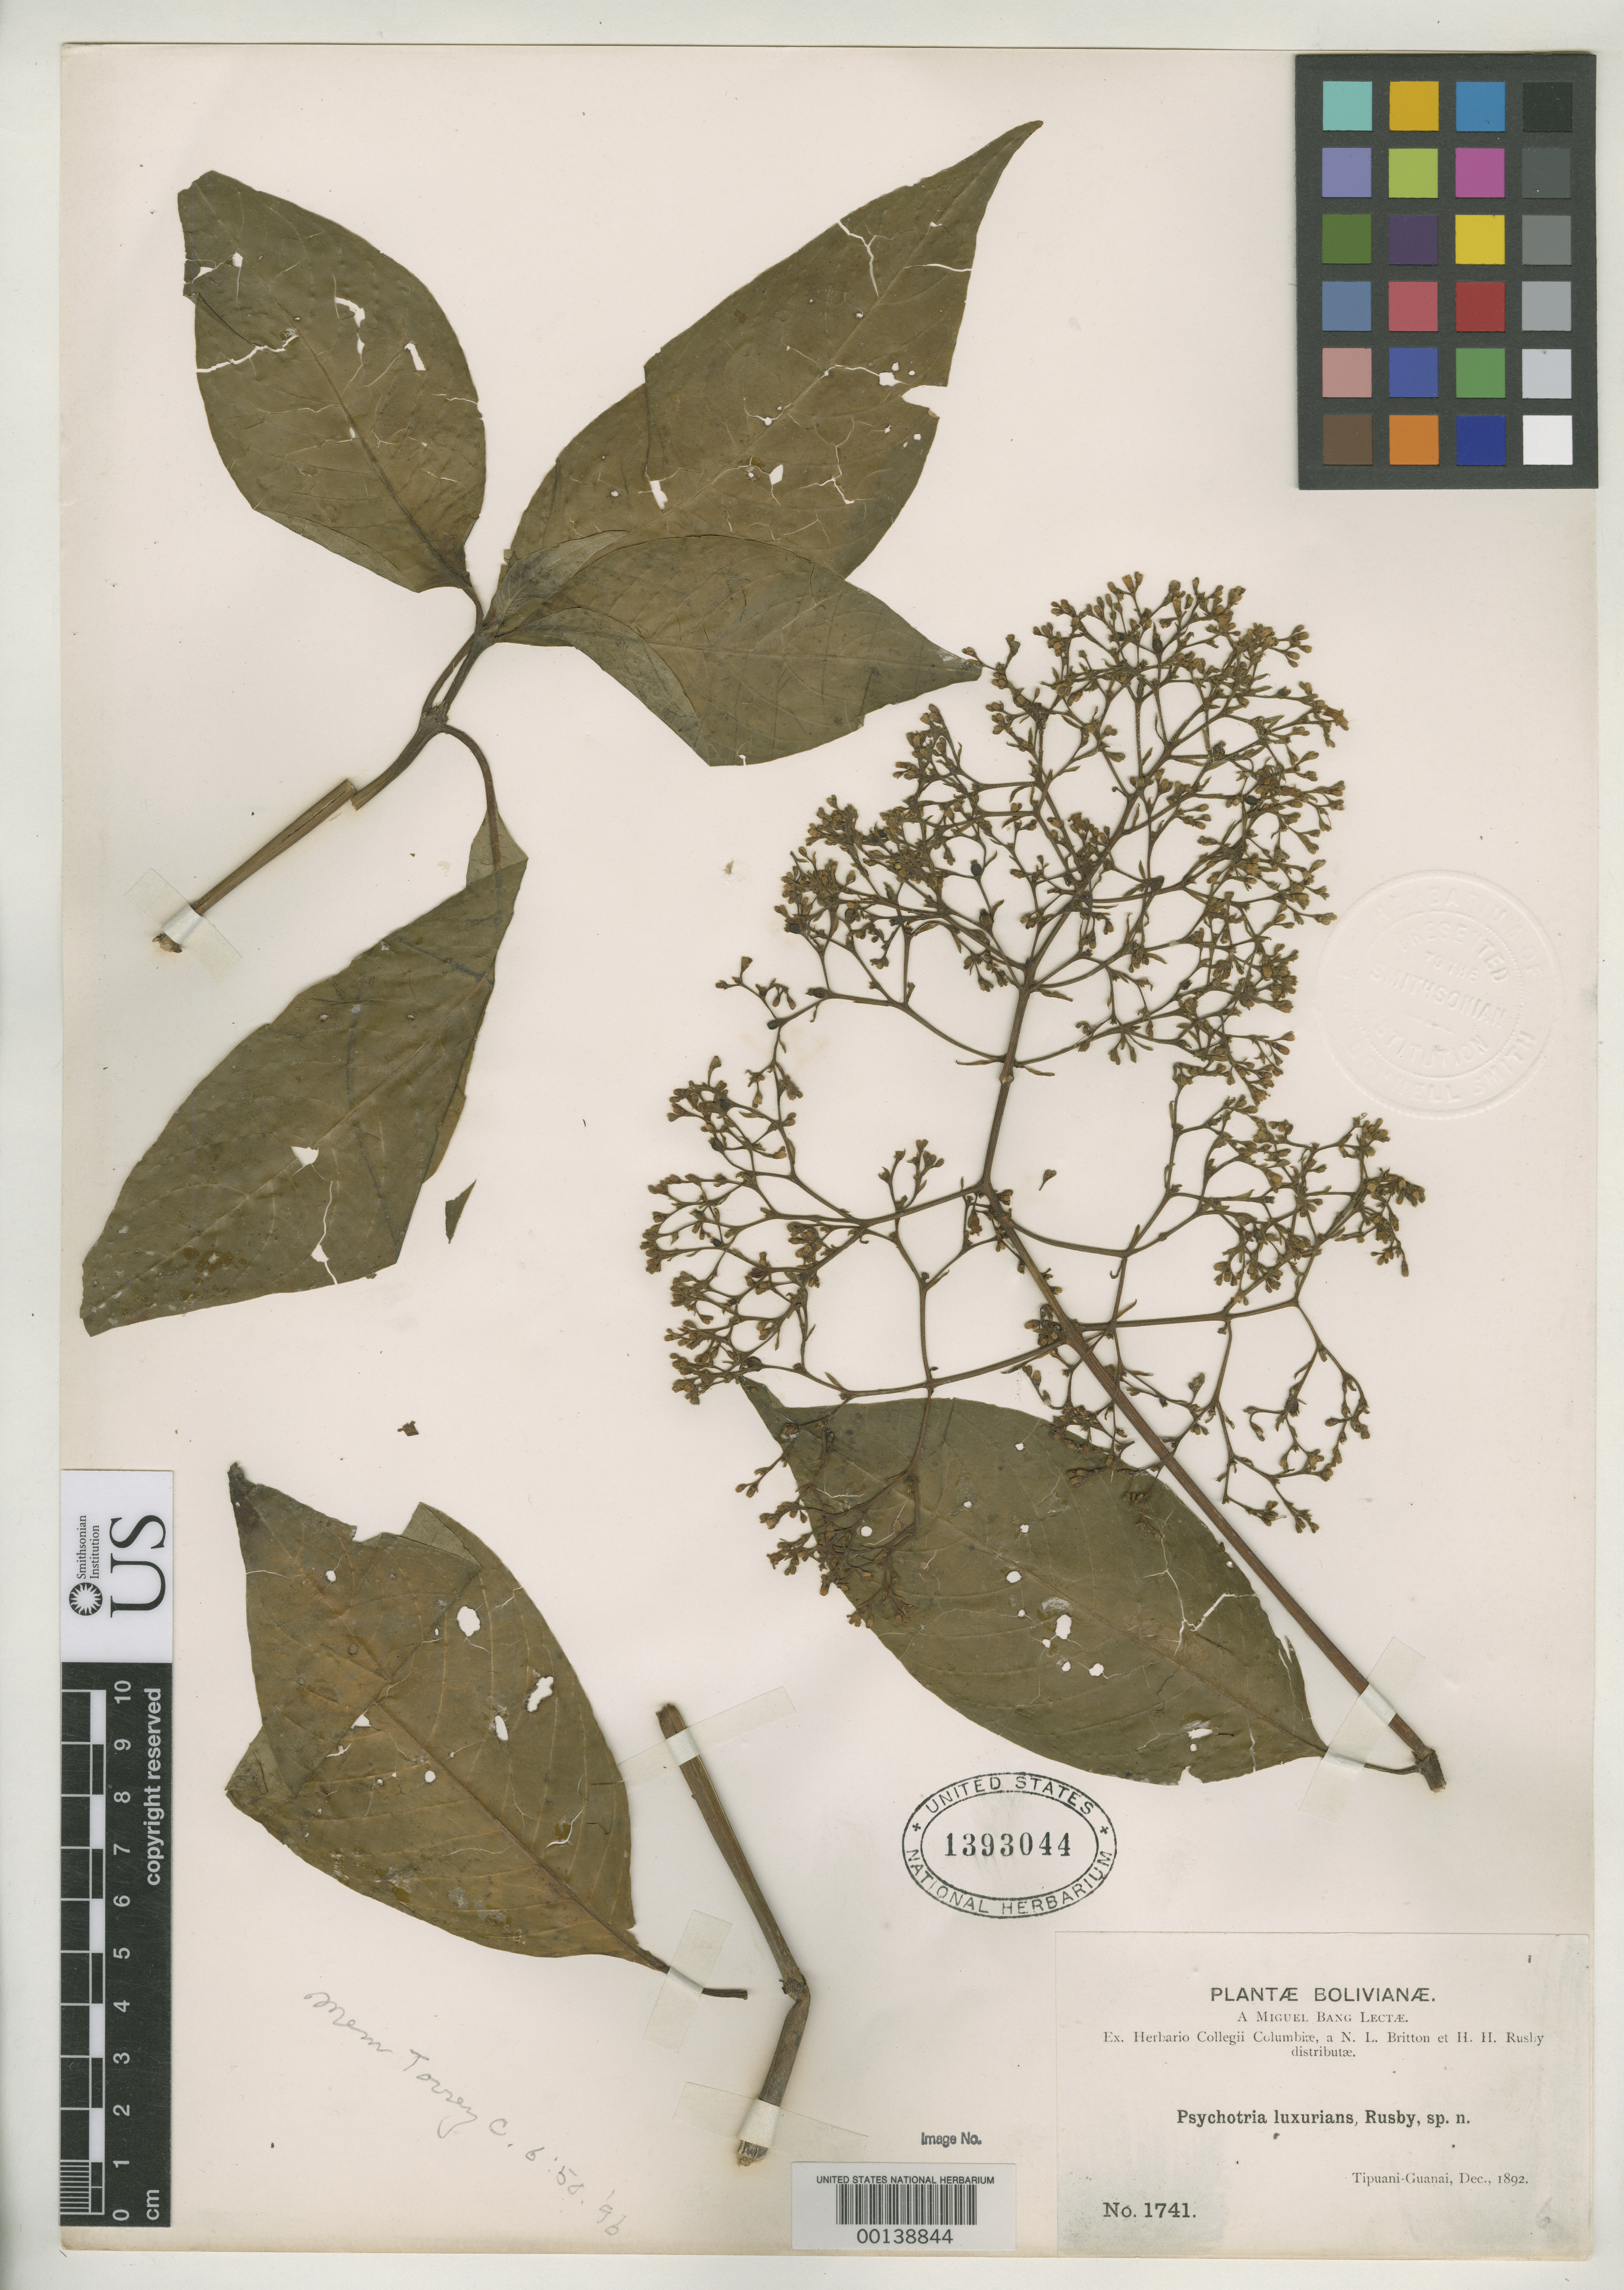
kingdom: Plantae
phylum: Tracheophyta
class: Magnoliopsida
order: Gentianales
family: Rubiaceae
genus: Psychotria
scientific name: Psychotria luxurians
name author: Rusby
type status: Type Collection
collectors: M. Bang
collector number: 1741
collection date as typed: Dec 1892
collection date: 1892-12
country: Bolivia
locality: Tipuani - Guanai.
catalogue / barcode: US 1393044